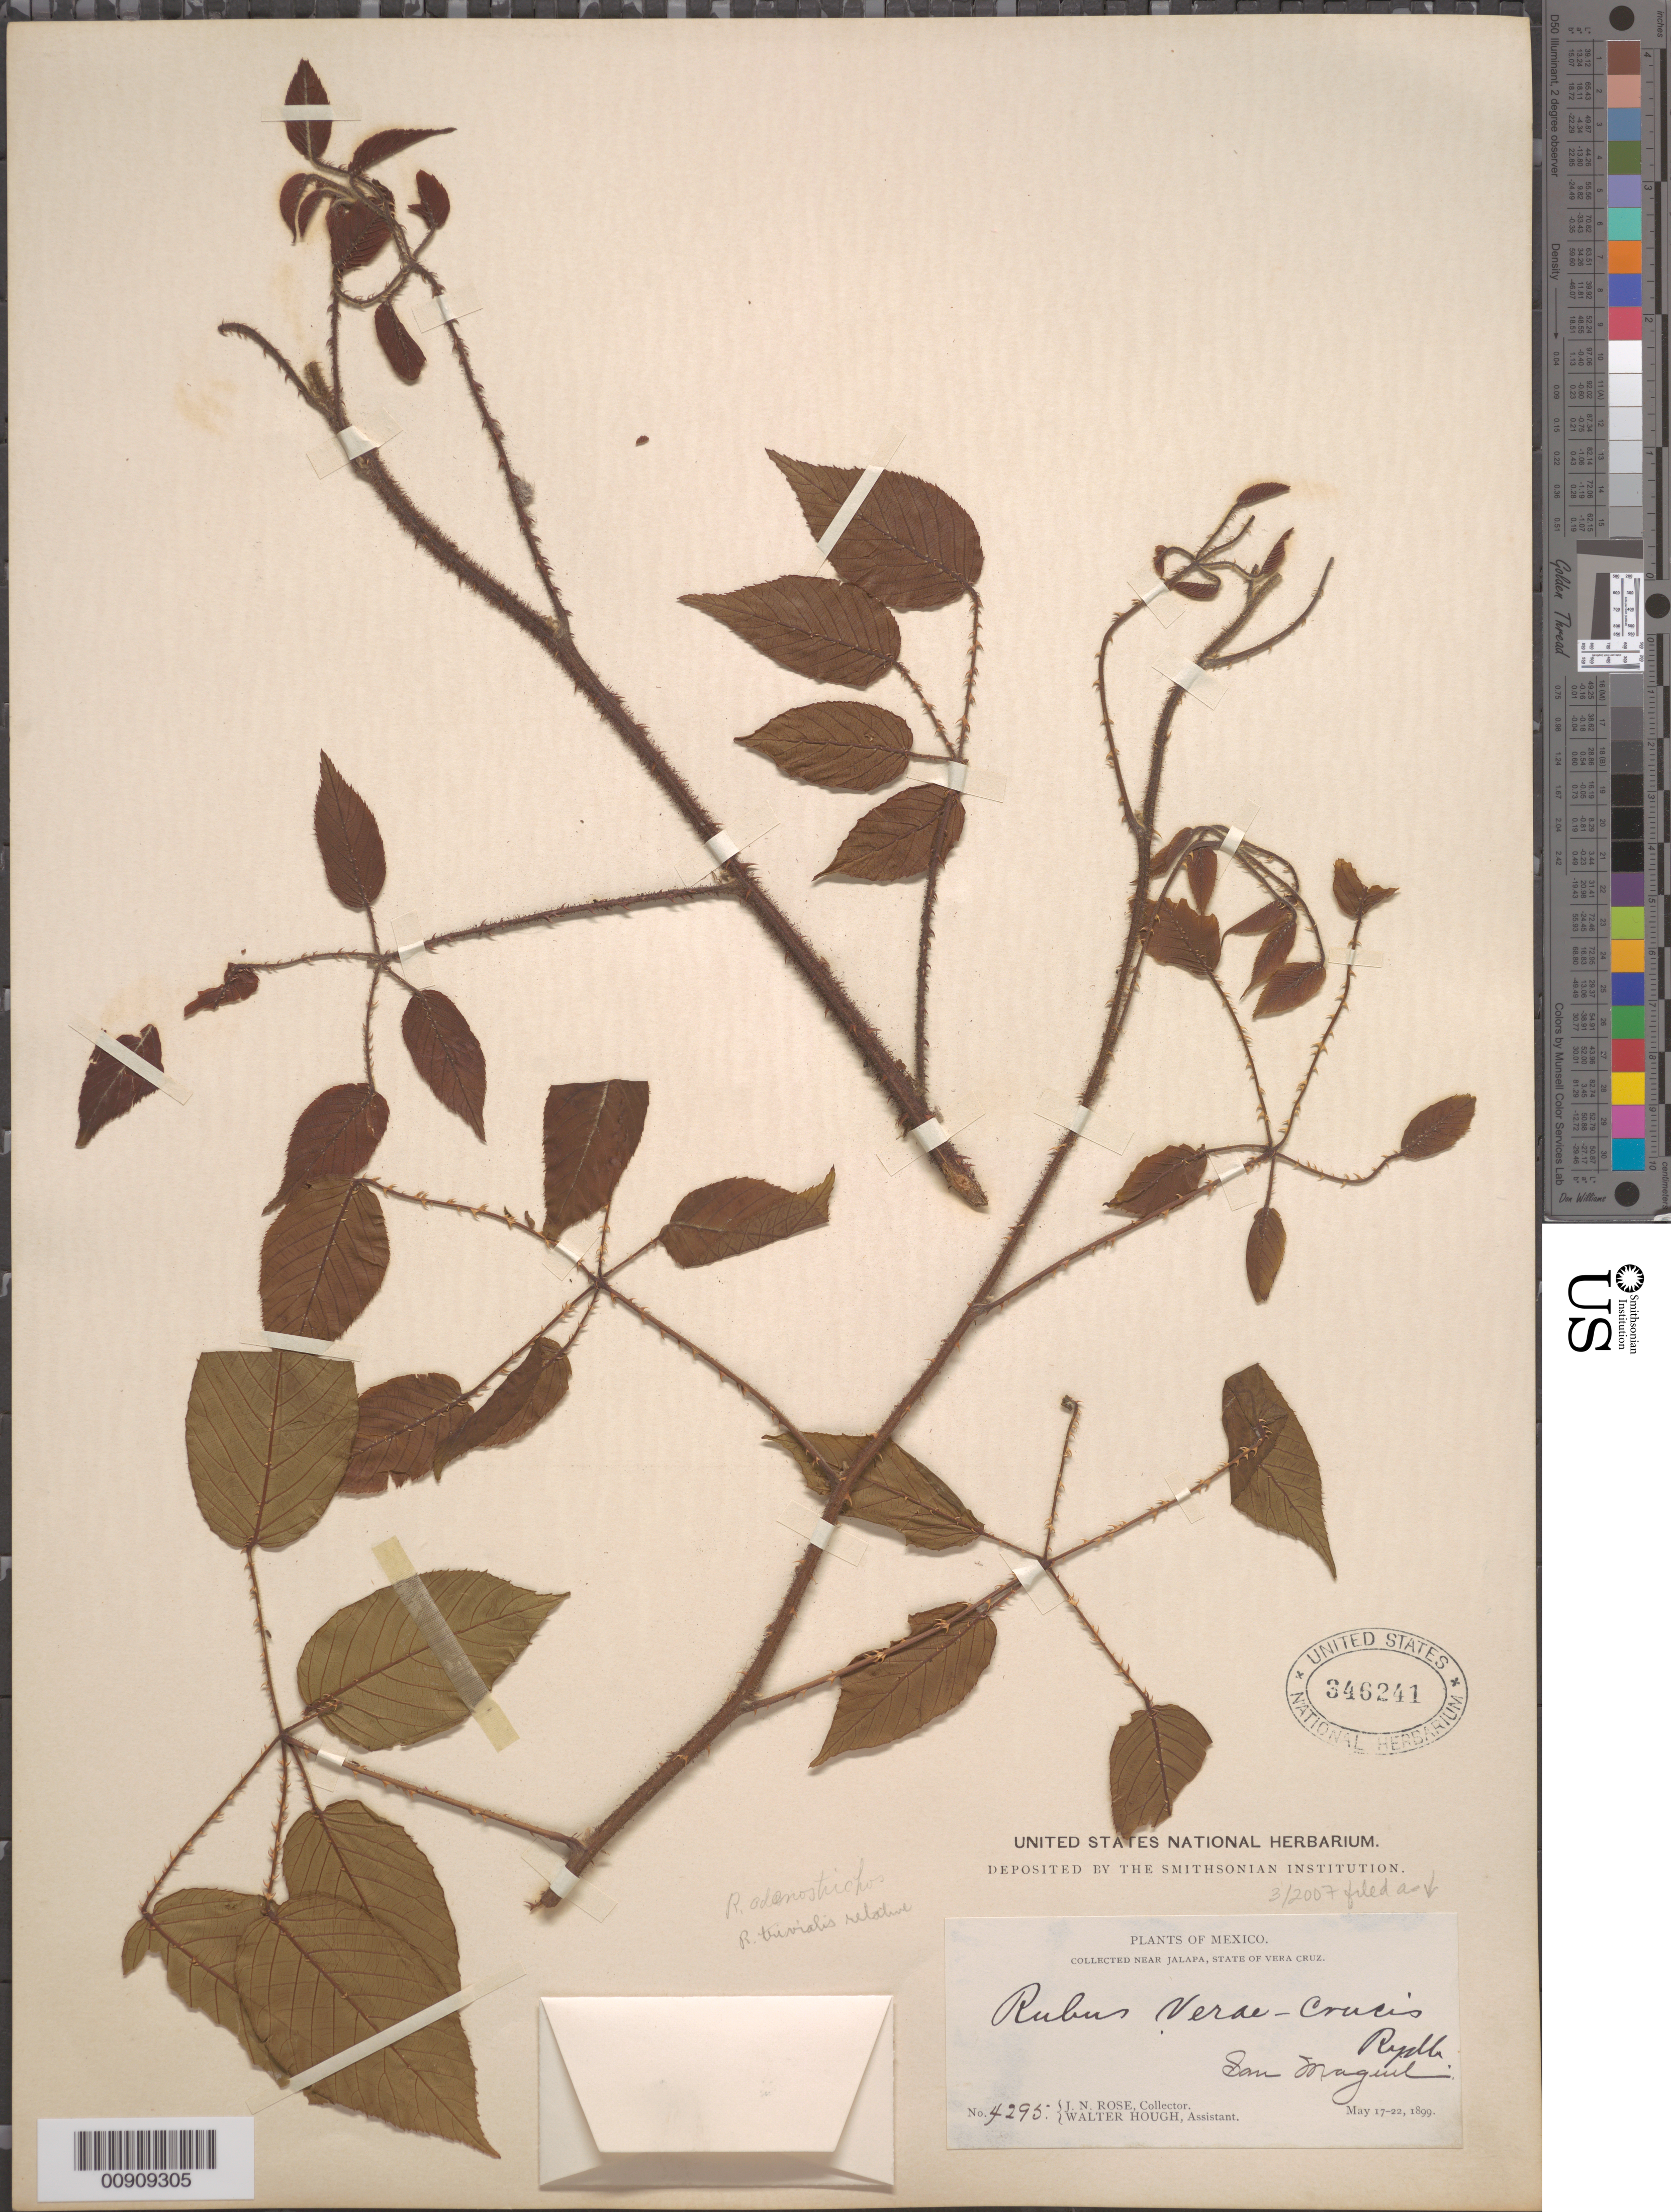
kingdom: Plantae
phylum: Tracheophyta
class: Magnoliopsida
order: Rosales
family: Rosaceae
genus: Rubus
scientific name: Rubus verae-crucis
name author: Rydb.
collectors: J. N. Rose & W. Hough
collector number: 4295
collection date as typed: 17 May 1899 to 22 May 1899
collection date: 1899-05-17/1899-05-22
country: Mexico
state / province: Veracruz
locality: San Maguel [sic]. Near Jalapa, State of Veracruz.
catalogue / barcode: US 346241